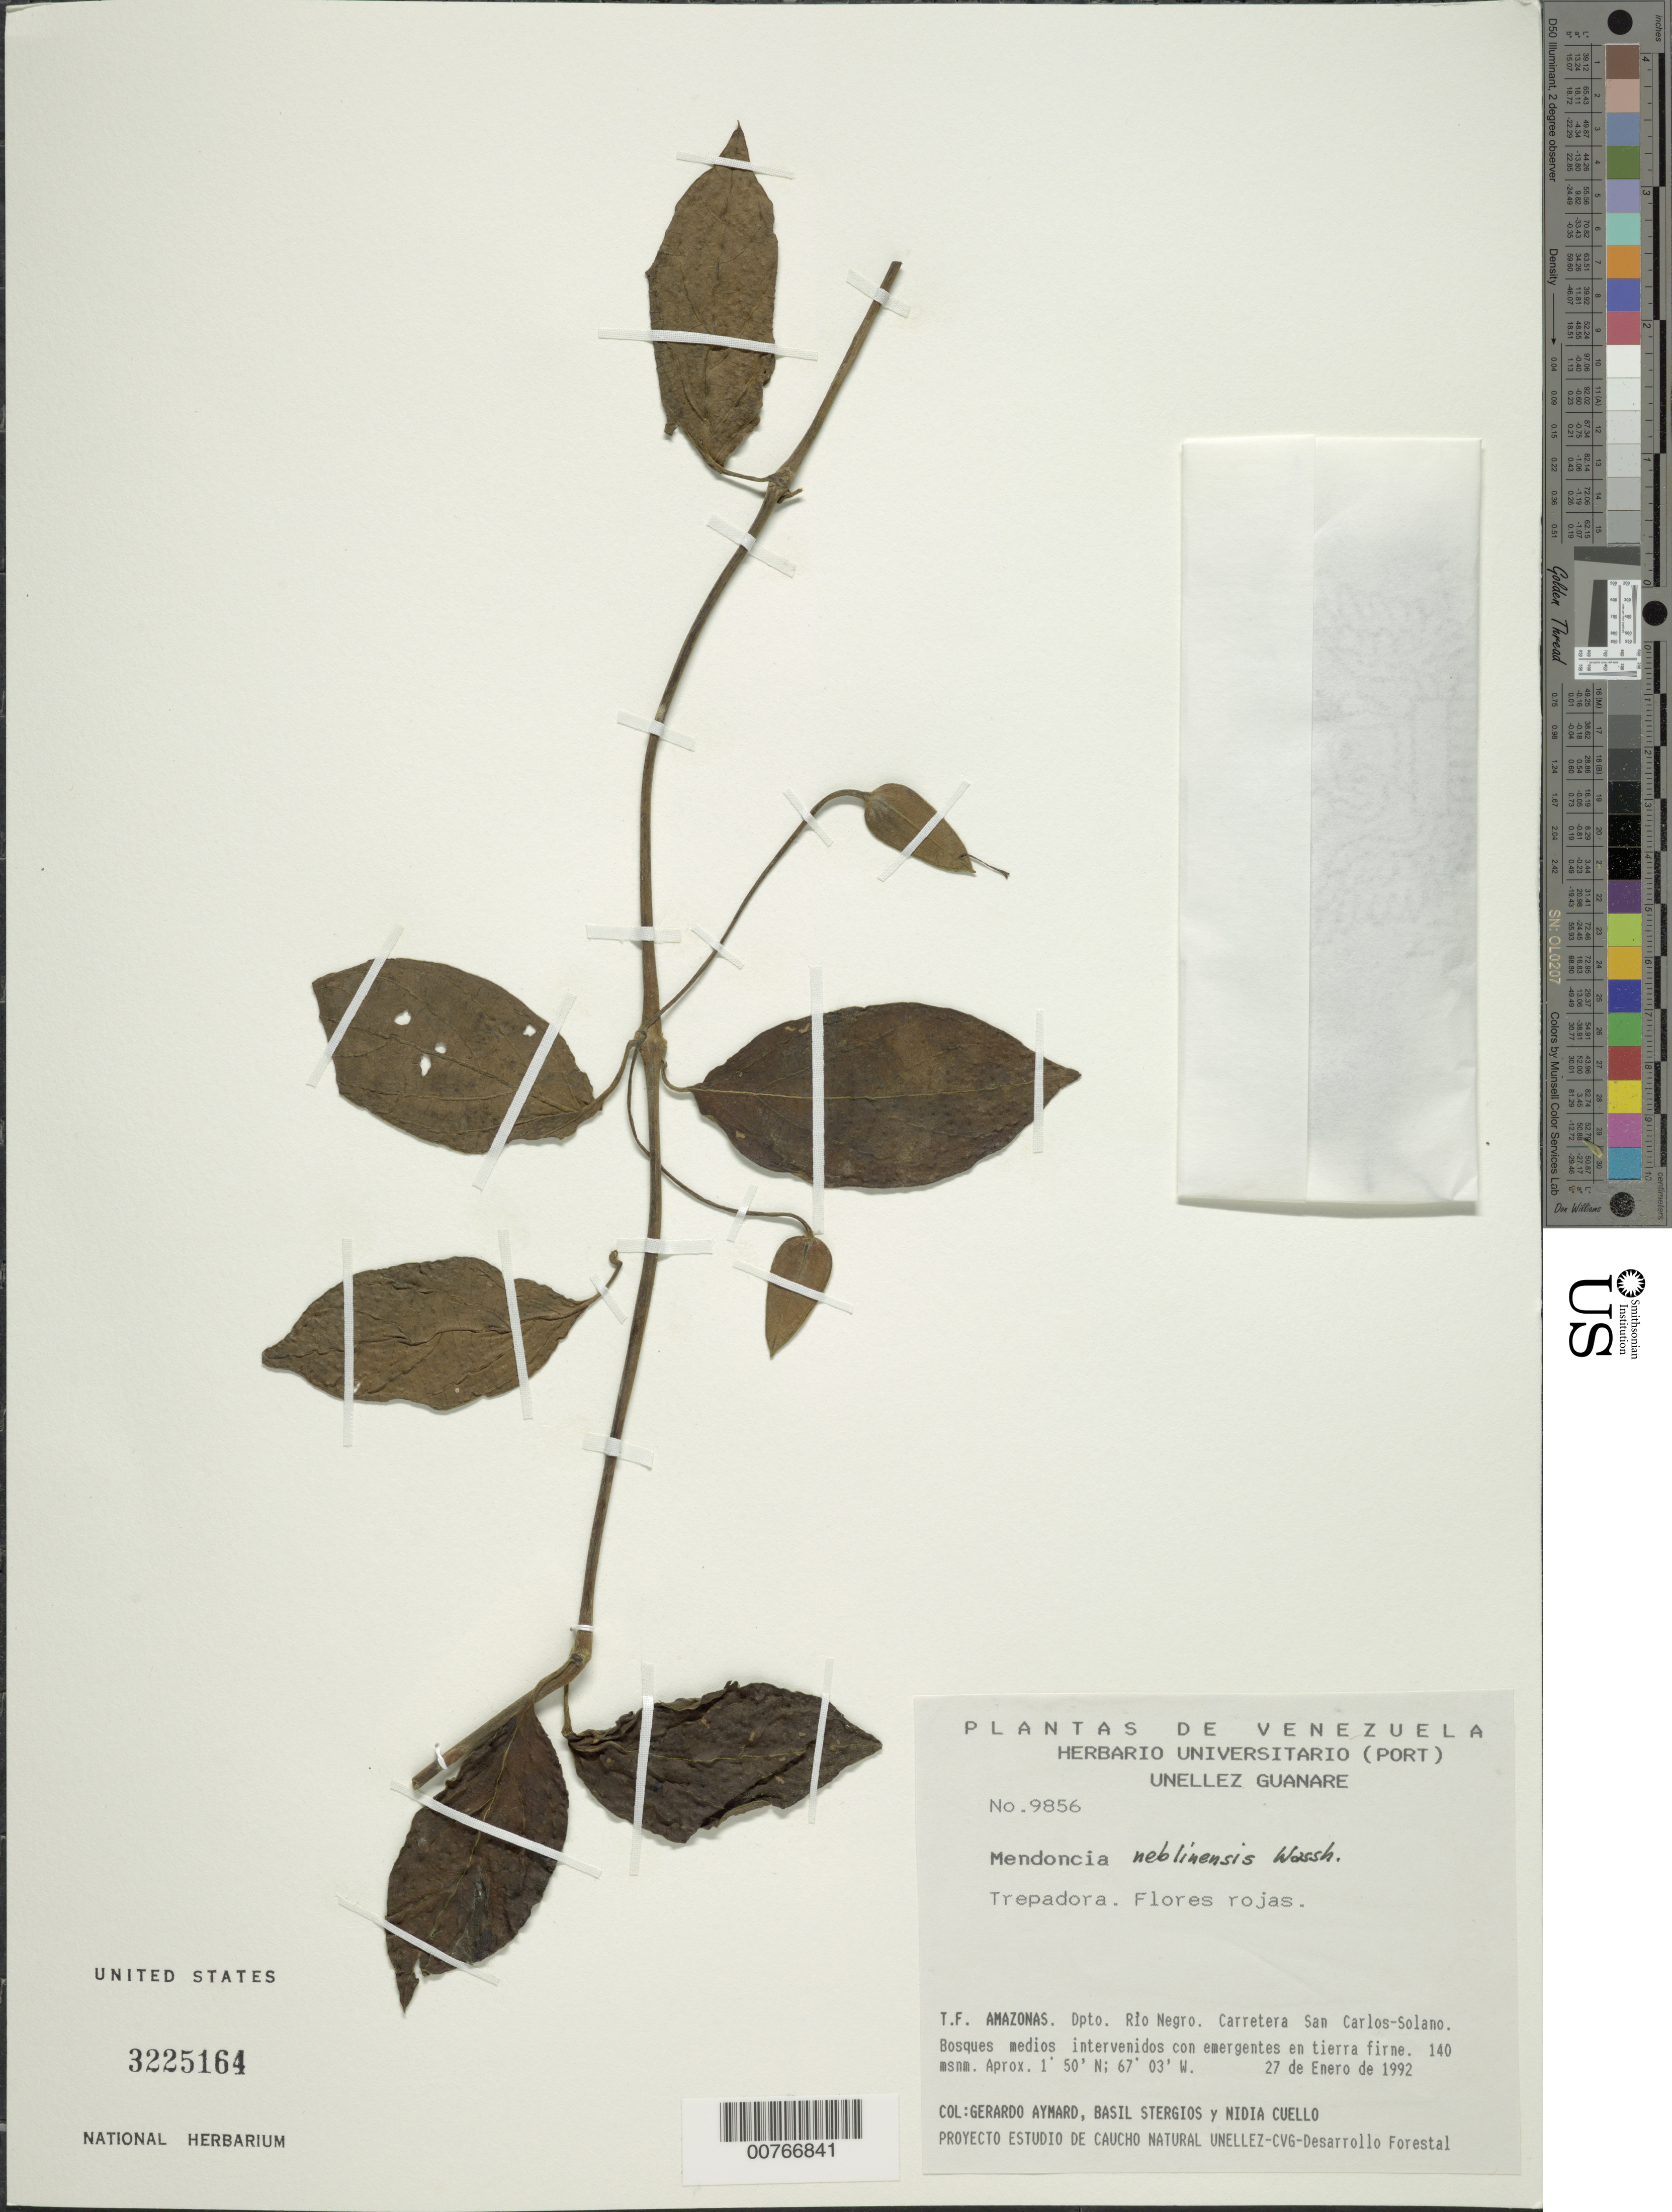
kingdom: Plantae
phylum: Tracheophyta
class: Magnoliopsida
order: Lamiales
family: Acanthaceae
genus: Mendoncia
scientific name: Mendoncia neblinensis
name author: Wassh.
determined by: Wasshausen, Dieter C., (BOT), Smithsonian Institution - National Museum of Natural History (UNITED STATES)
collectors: G. A. Aymard, B. G. Stergios & N. L. Cuello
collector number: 9856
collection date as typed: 27-Jan-92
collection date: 1992-01-27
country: Venezuela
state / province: Amazonas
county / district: Río Negro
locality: San Carlos-Solano carretera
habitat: Bosques medios intervenidos con emergentes en tierra firme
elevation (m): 140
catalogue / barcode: US 3225164